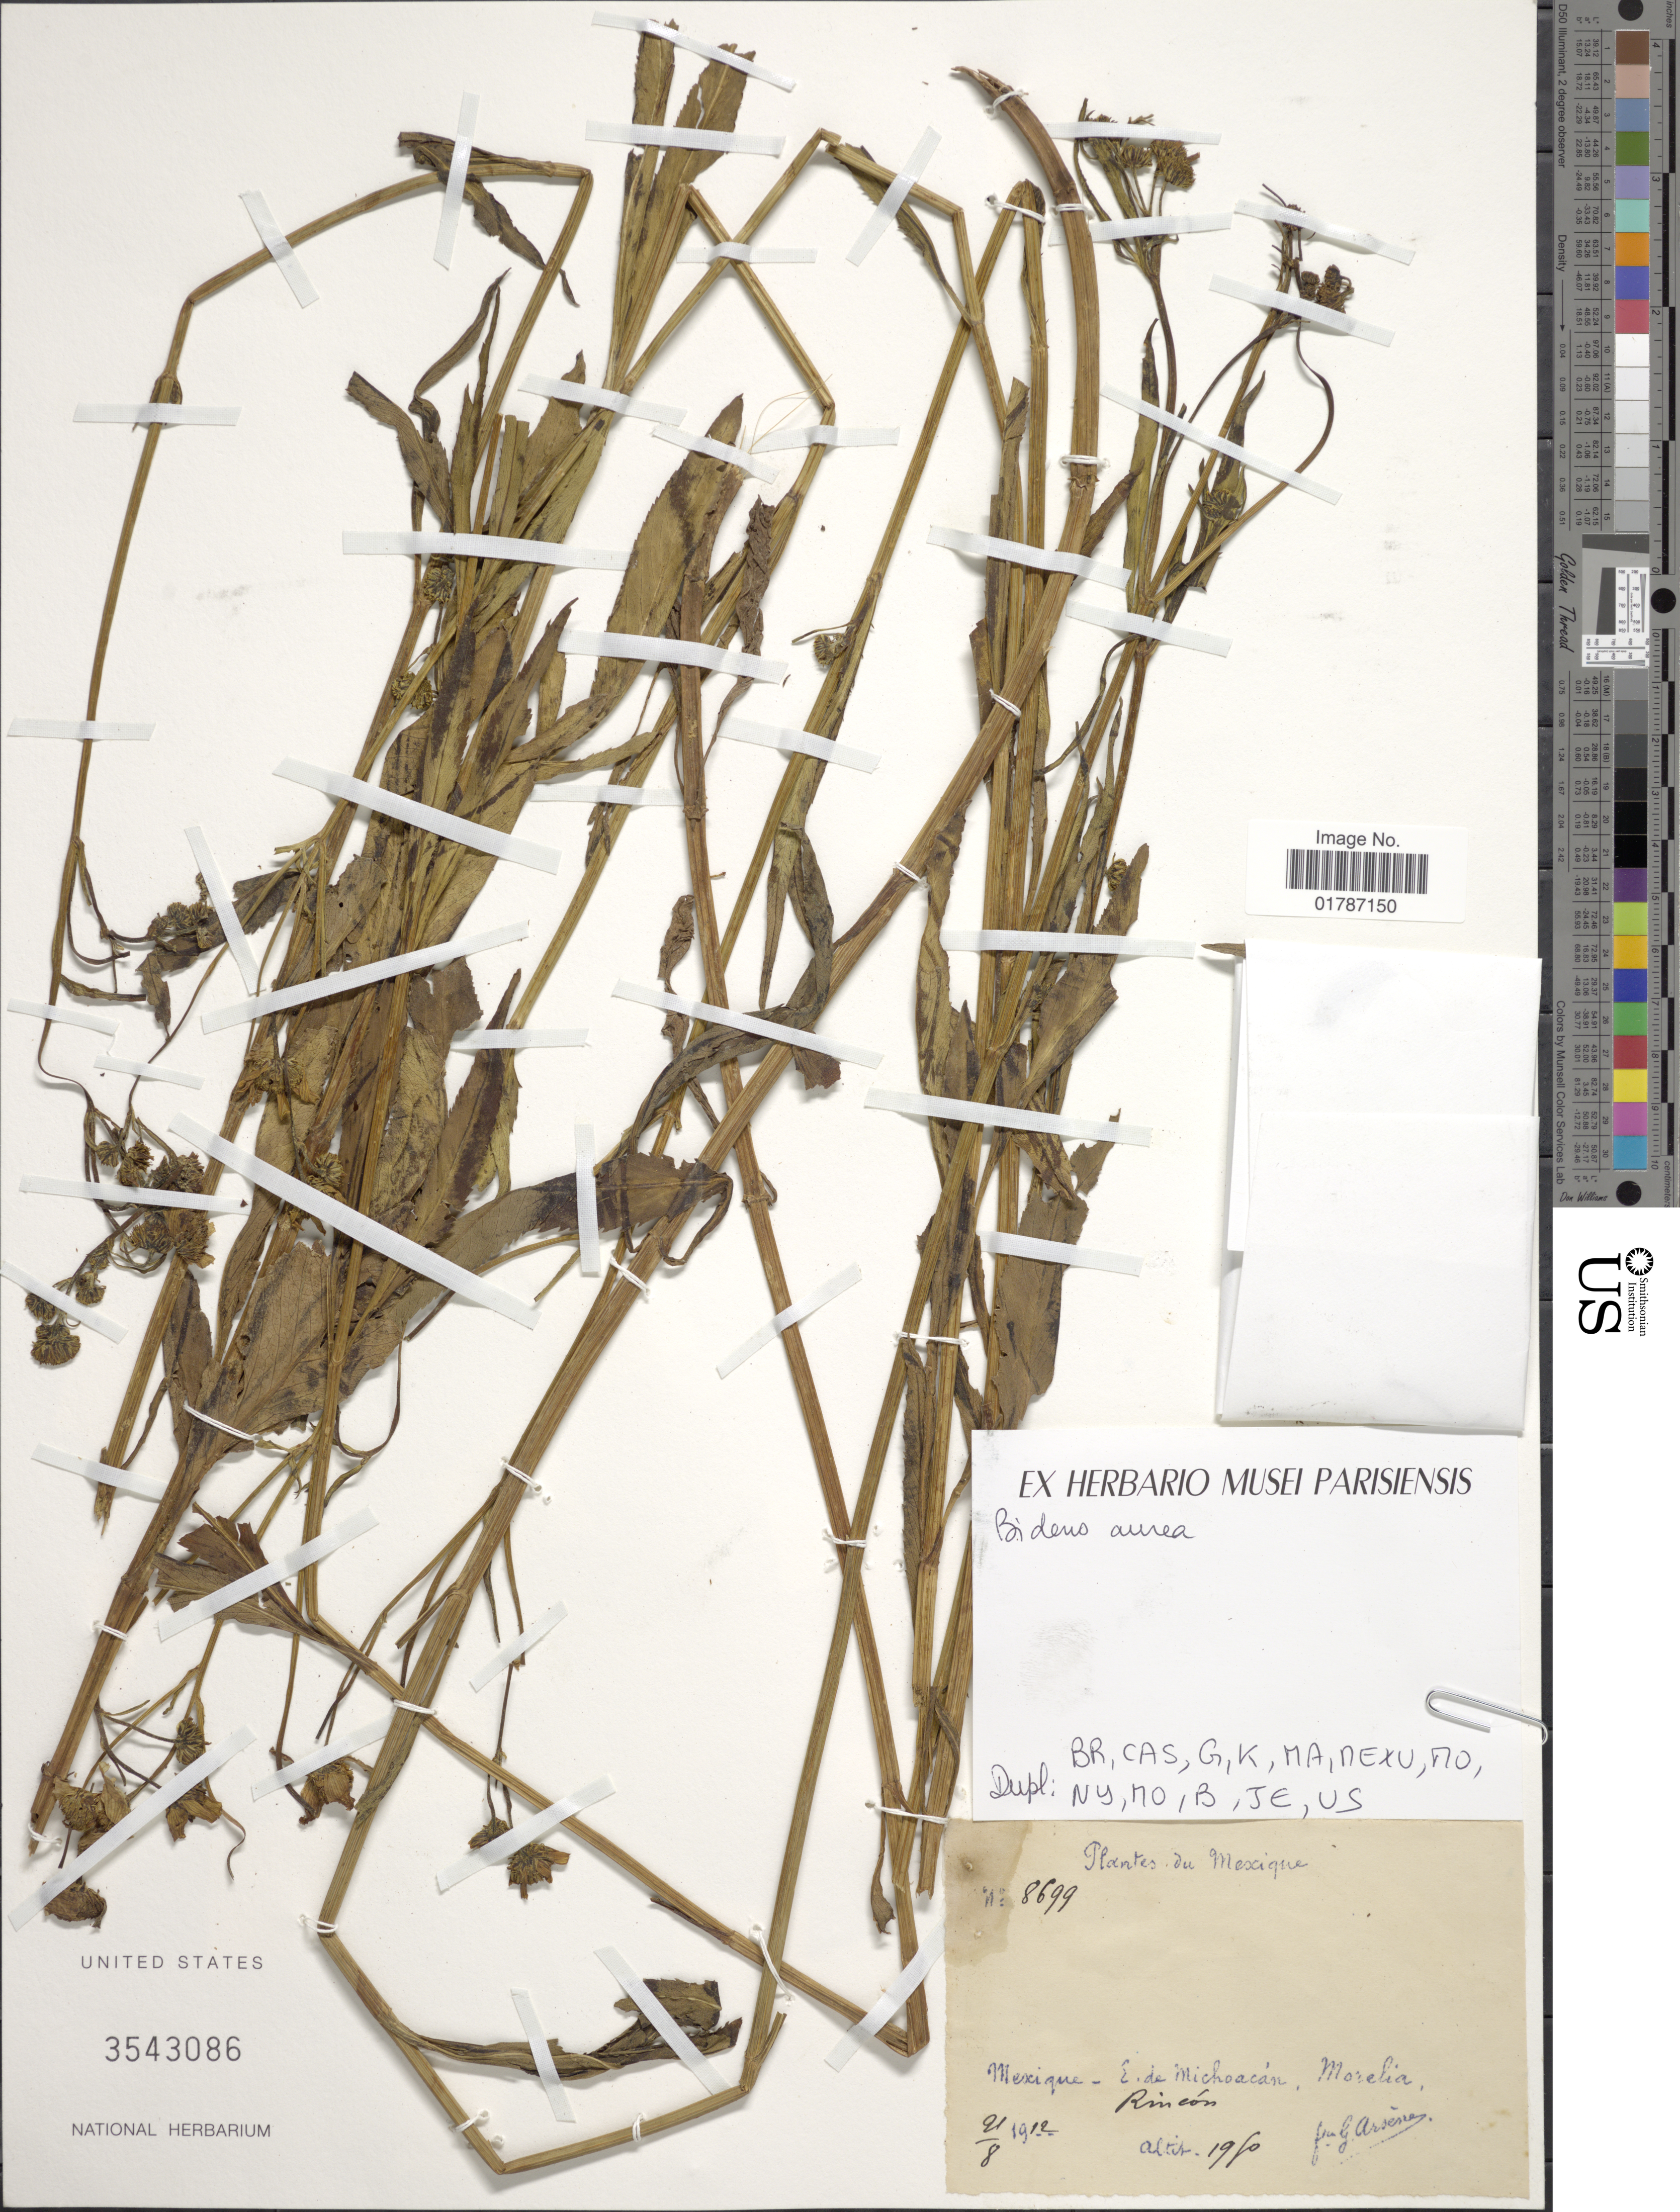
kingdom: Plantae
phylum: Tracheophyta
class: Magnoliopsida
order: Asterales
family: Asteraceae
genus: Bidens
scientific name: Bidens aurea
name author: (Aiton) Sherff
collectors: Bro. G. Arsène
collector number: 8699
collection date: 1912-08-21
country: Mexico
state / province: Michoacán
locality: E. de Michoacan, Morelia, Rincon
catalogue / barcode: US 3543086